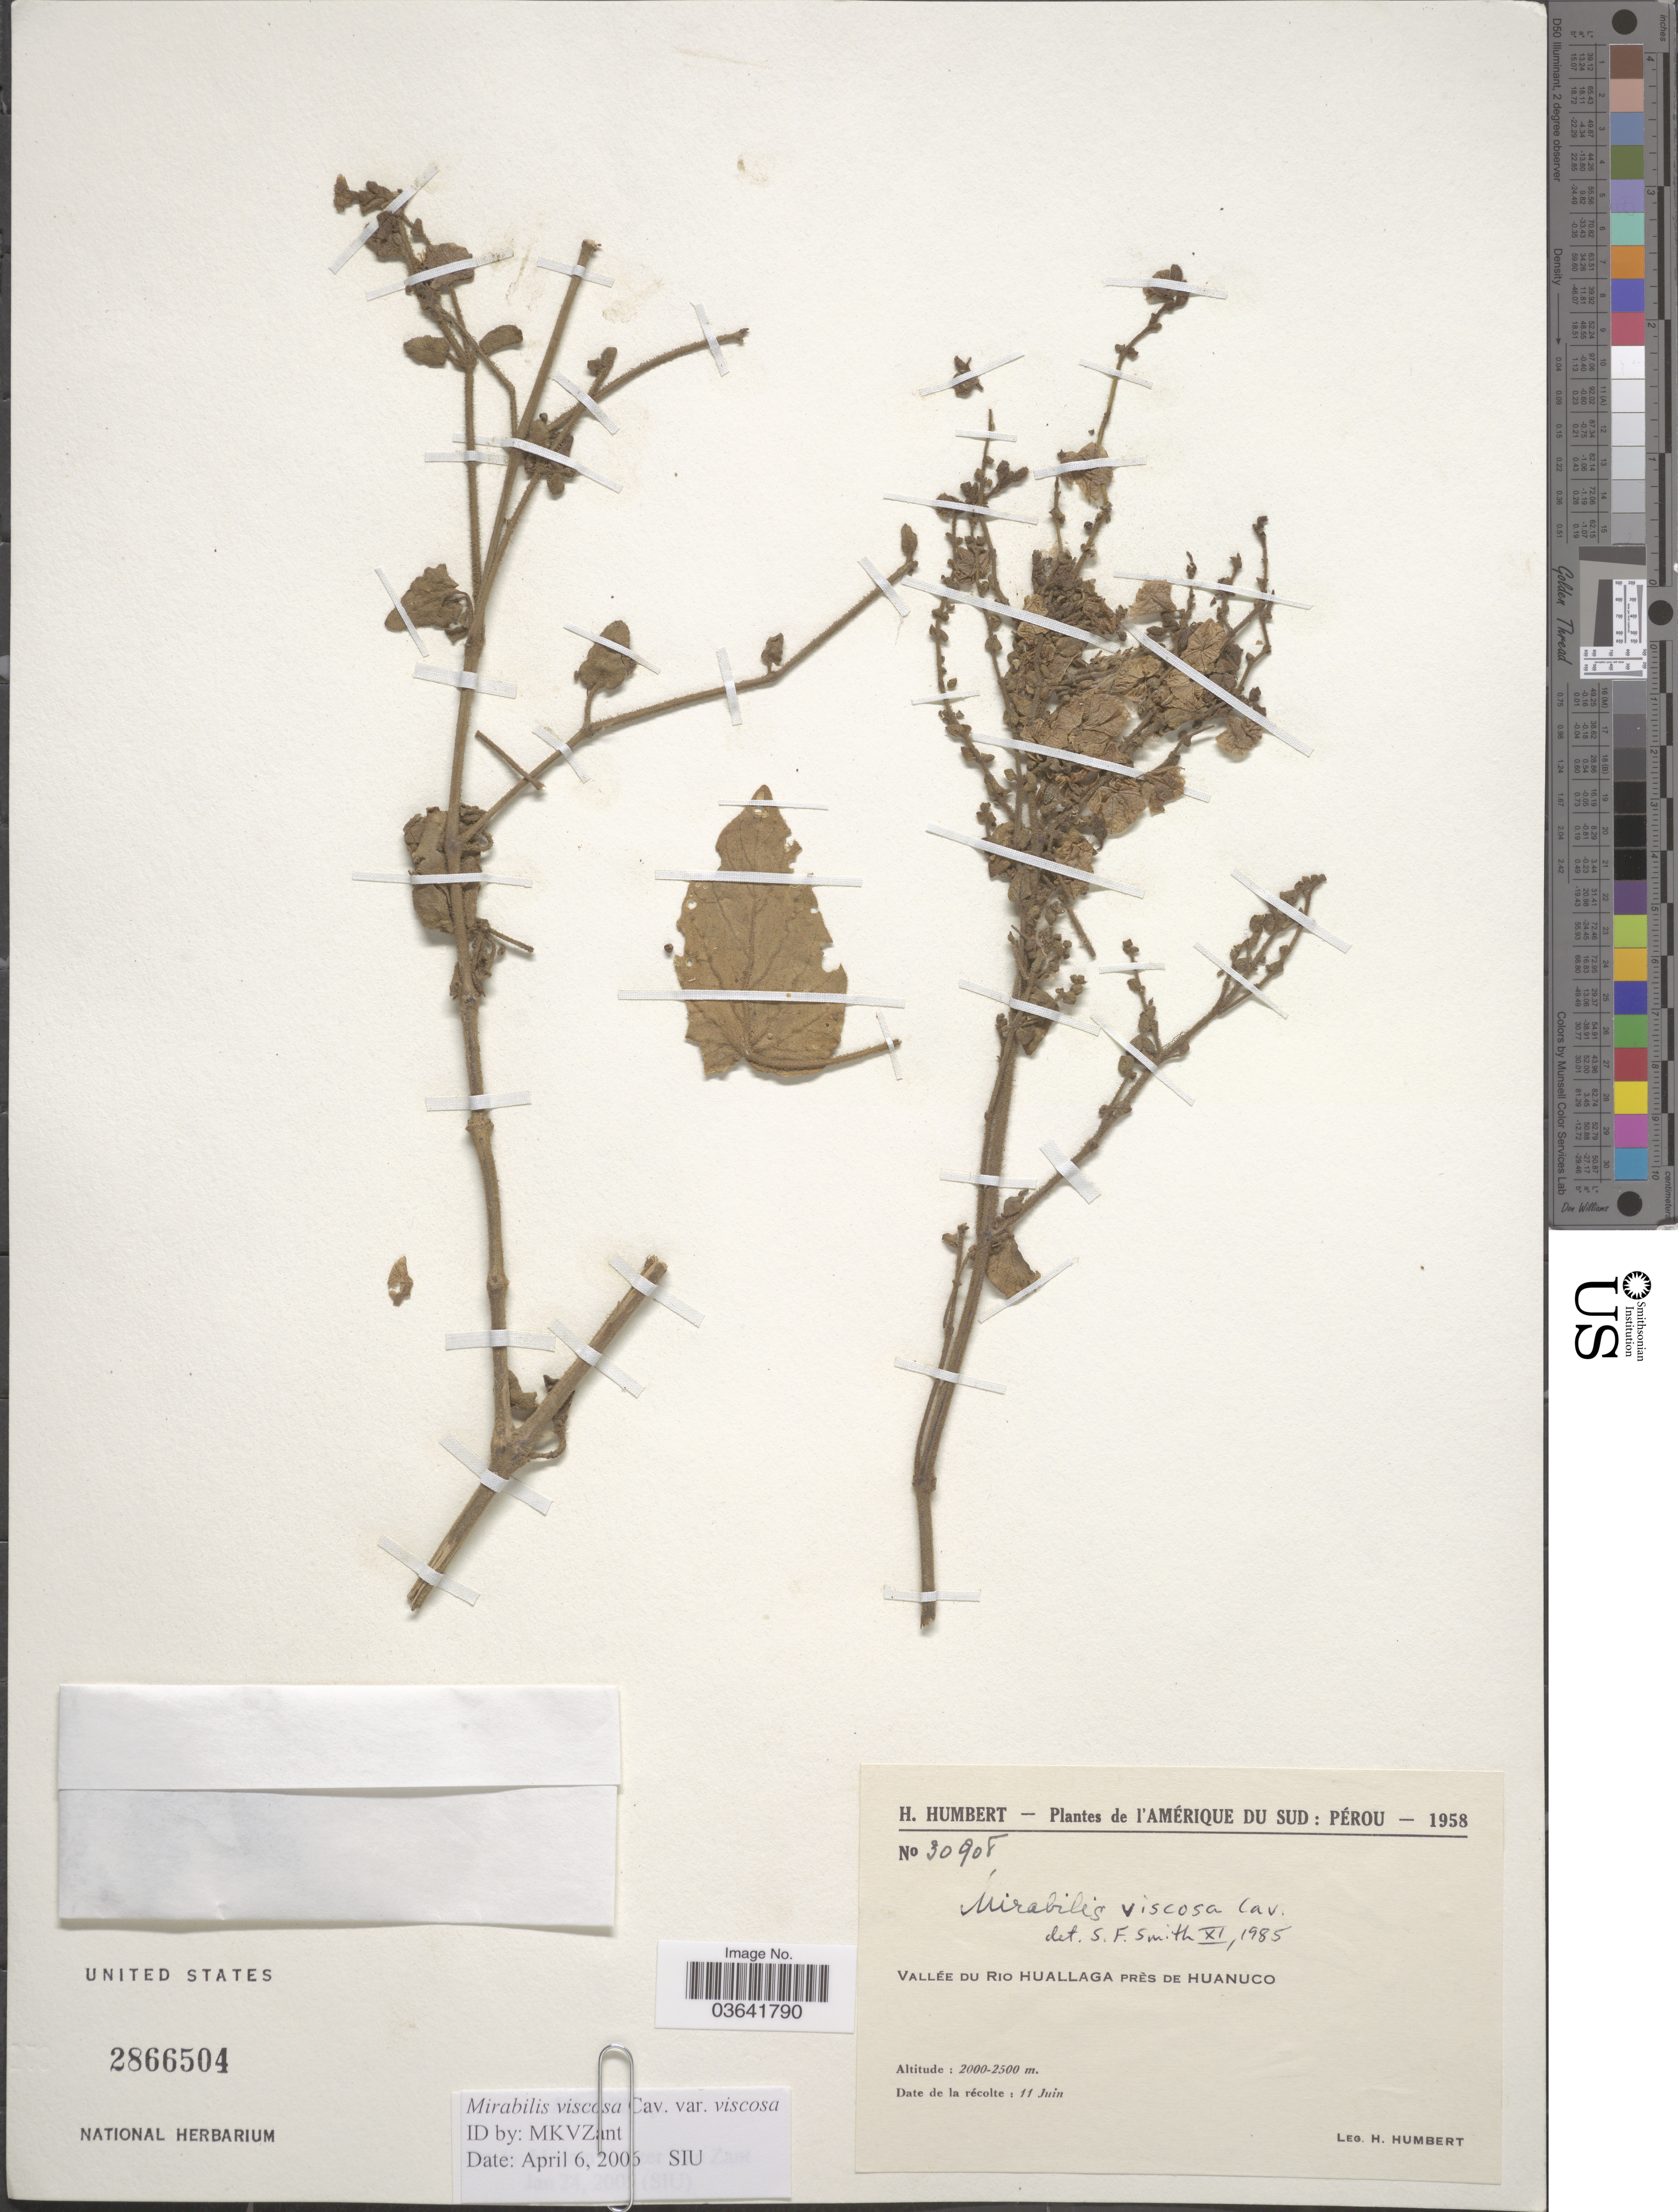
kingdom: Plantae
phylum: Tracheophyta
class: Magnoliopsida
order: Caryophyllales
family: Nyctaginaceae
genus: Mirabilis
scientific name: Mirabilis viscosa var. viscosa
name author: Cav.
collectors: H. Humbert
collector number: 30908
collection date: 1958-06-11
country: Peru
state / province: Huánuco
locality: Vallée du Rio Huallaga près de Huanuco.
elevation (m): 2000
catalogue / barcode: US 2866504